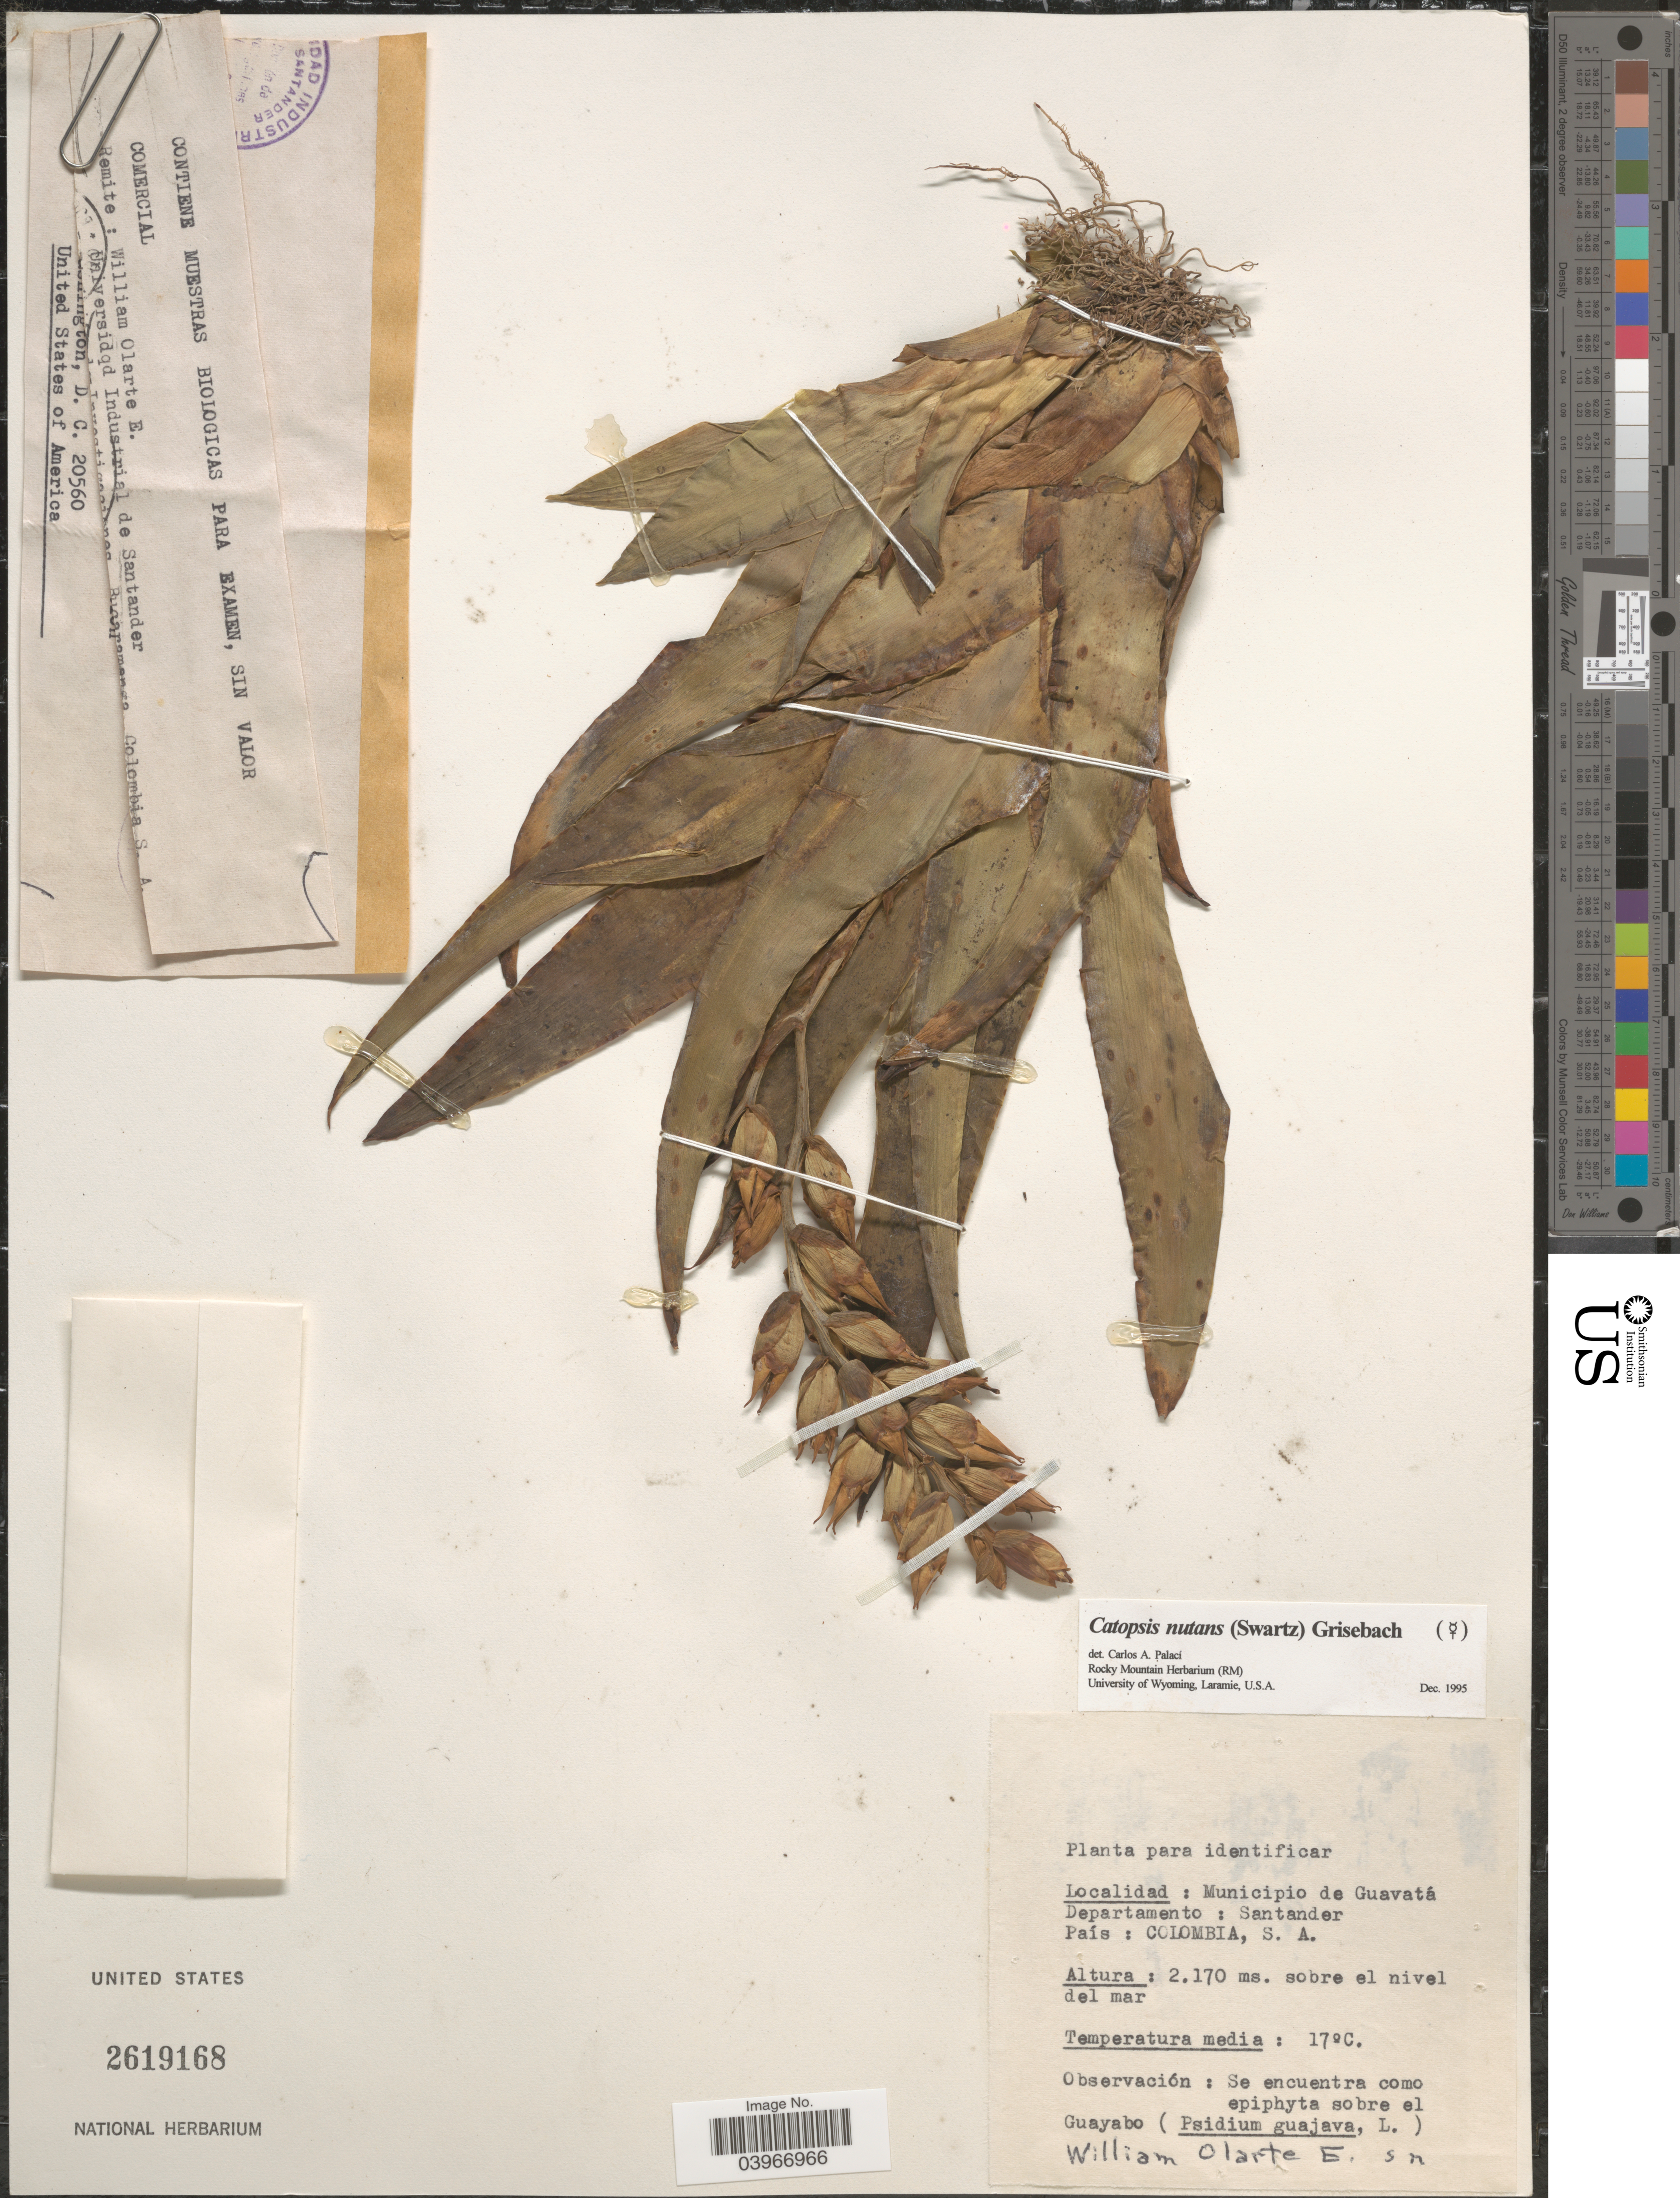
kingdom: Plantae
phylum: Tracheophyta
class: Liliopsida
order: Poales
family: Bromeliaceae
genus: Catopsis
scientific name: Catopsis nutans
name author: (Sw.) Griseb.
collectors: W. Olarte E.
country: Colombia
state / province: Santander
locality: Municipio de Guavatá. Departamento: Santander.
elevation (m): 2170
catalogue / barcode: US 2619168